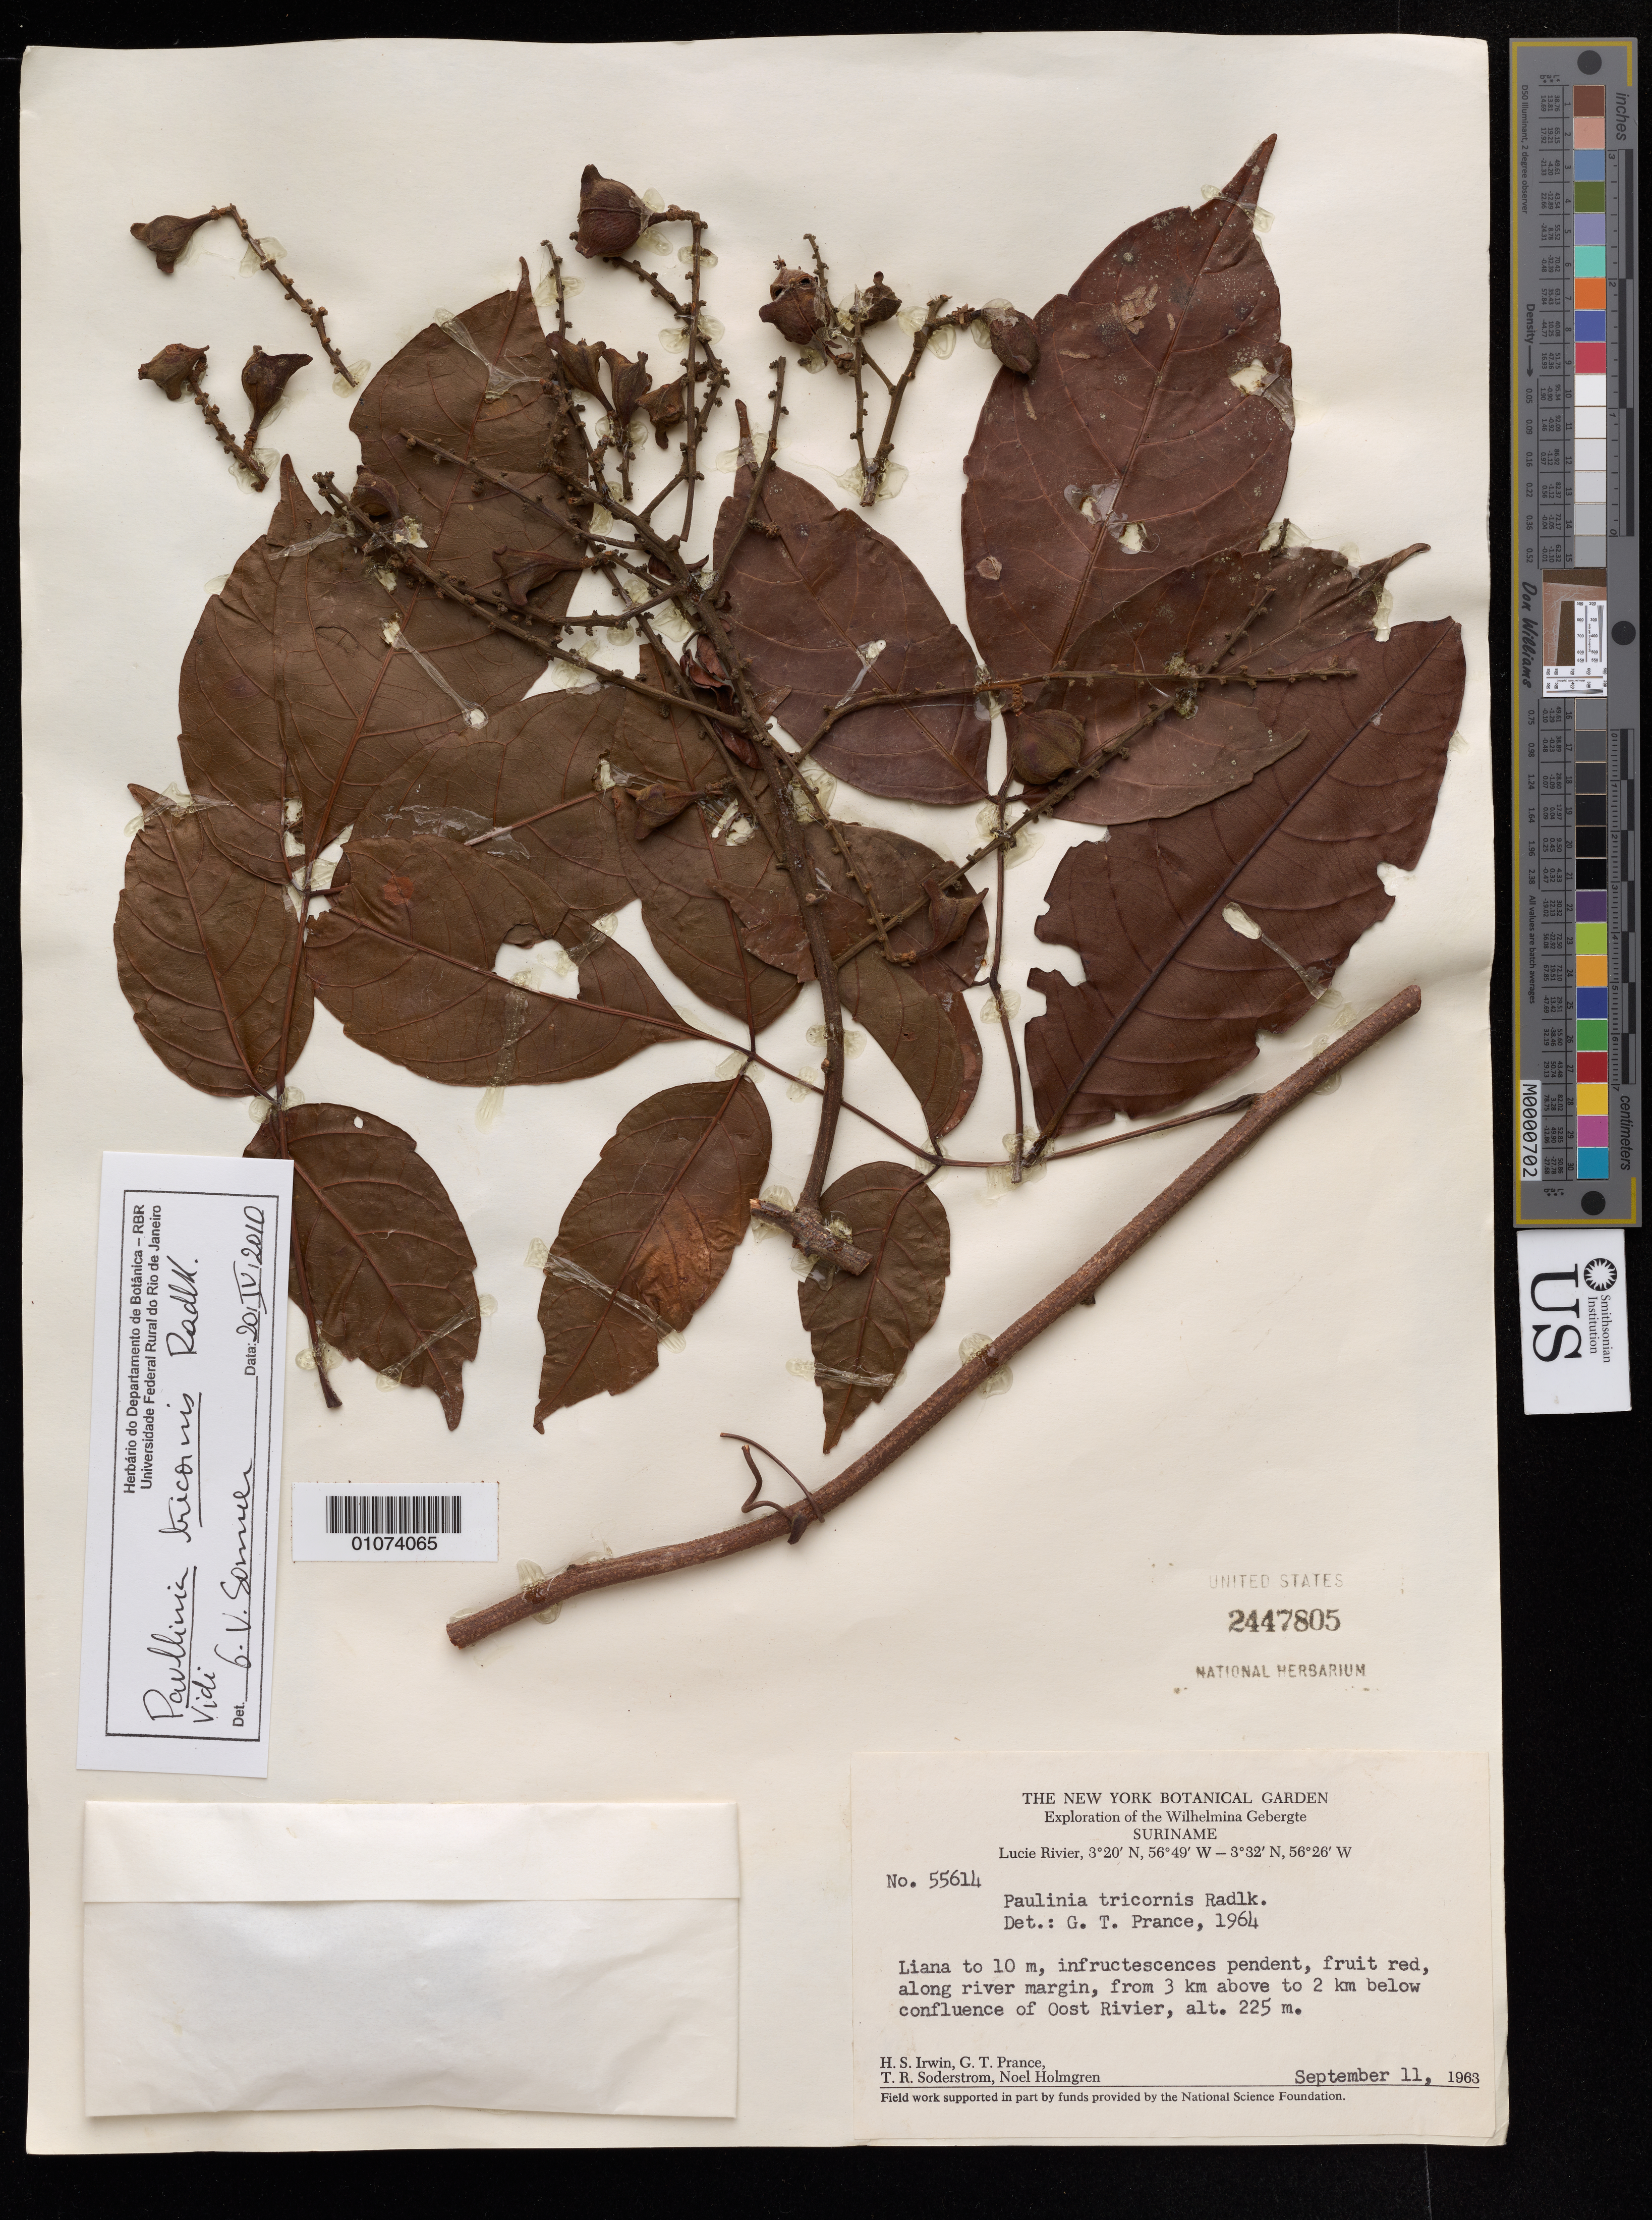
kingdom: Plantae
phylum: Tracheophyta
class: Magnoliopsida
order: Sapindales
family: Sapindaceae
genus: Paullinia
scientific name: Paullinia tricornis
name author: Radlk.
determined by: Somner, G. V.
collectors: H. Irwin, G. T. Prance, T. R. Soderstrom & N. H. Holmgren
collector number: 55614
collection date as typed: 11-Sep-63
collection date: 1963-09-11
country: Suriname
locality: Lucie R., 3 km above to 2 km below confl. with Oost R., Wilhelmina Gebergte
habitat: Along river margin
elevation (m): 225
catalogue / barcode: US 2447805